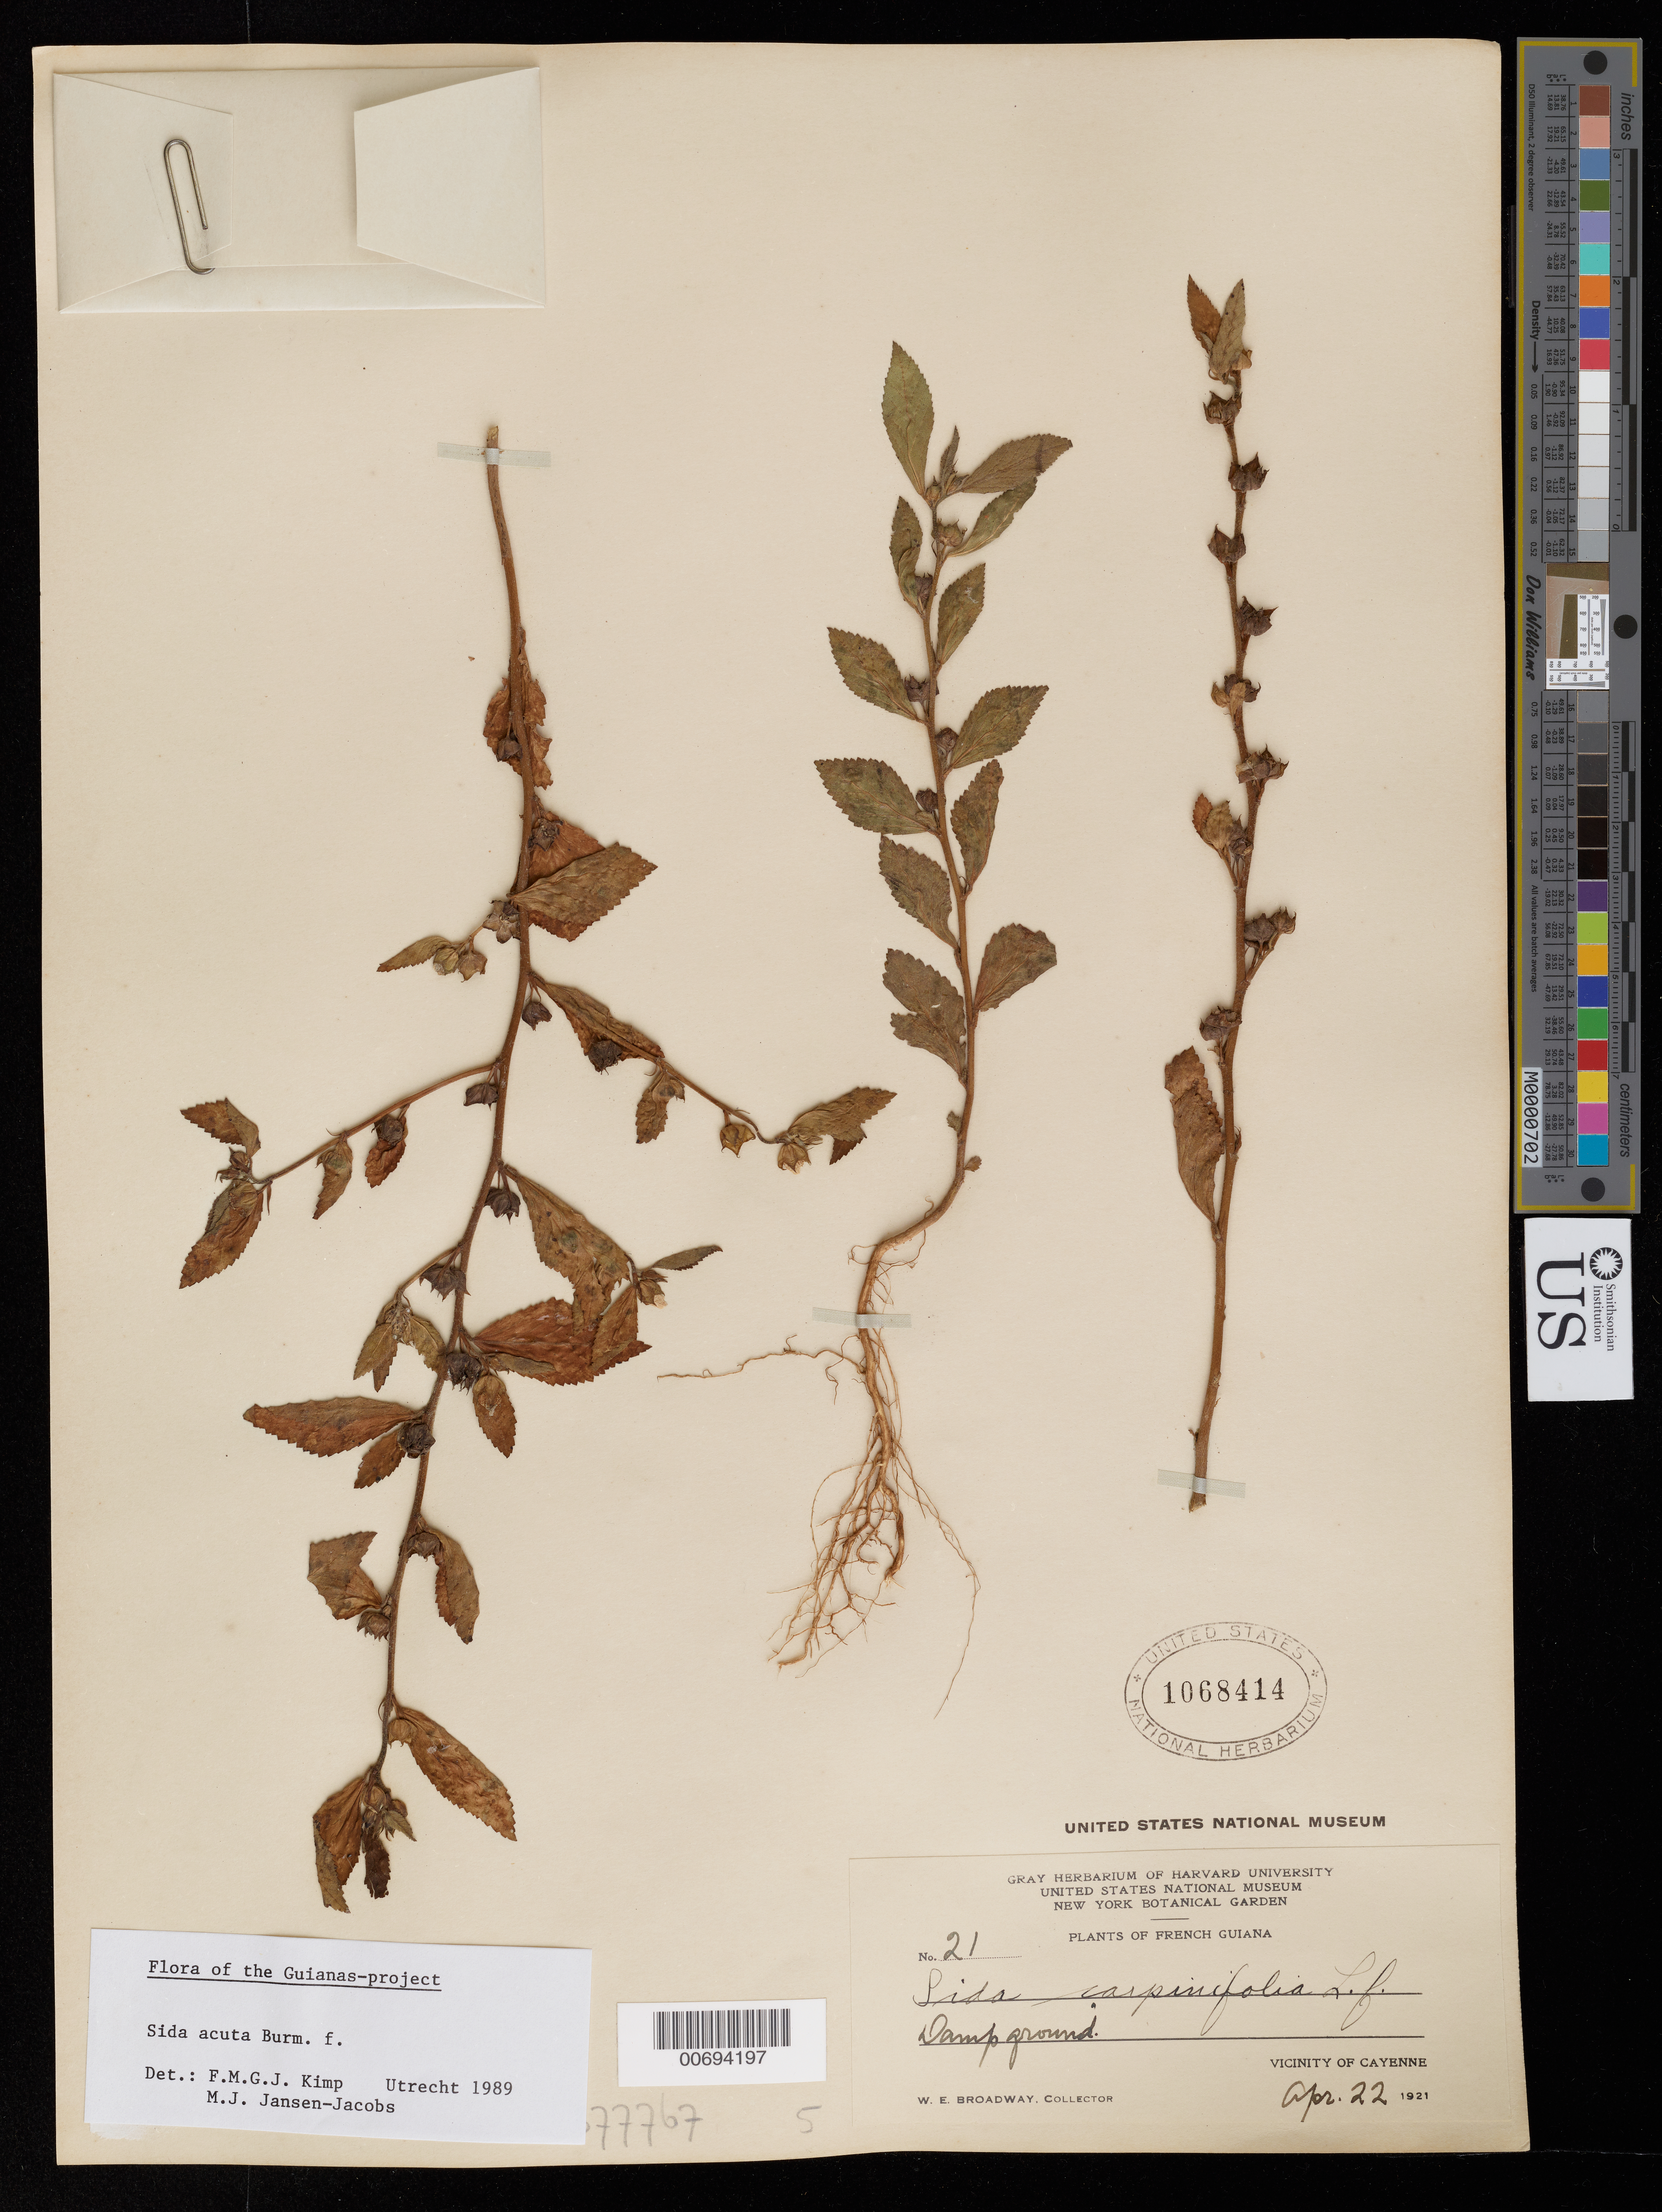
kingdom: Plantae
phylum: Tracheophyta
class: Magnoliopsida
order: Malvales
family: Malvaceae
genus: Sida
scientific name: Sida acuta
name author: Burm. f.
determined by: Jansen-Jacobs, M. J., (U), Nationaal Herbarium Nederland, Utrecht University branch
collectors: W. E. Broadway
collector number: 21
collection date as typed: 22-Apr-21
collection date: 1921-04-22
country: French Guiana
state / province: Cayenne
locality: Cayenne, vic.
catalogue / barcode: US 1068414